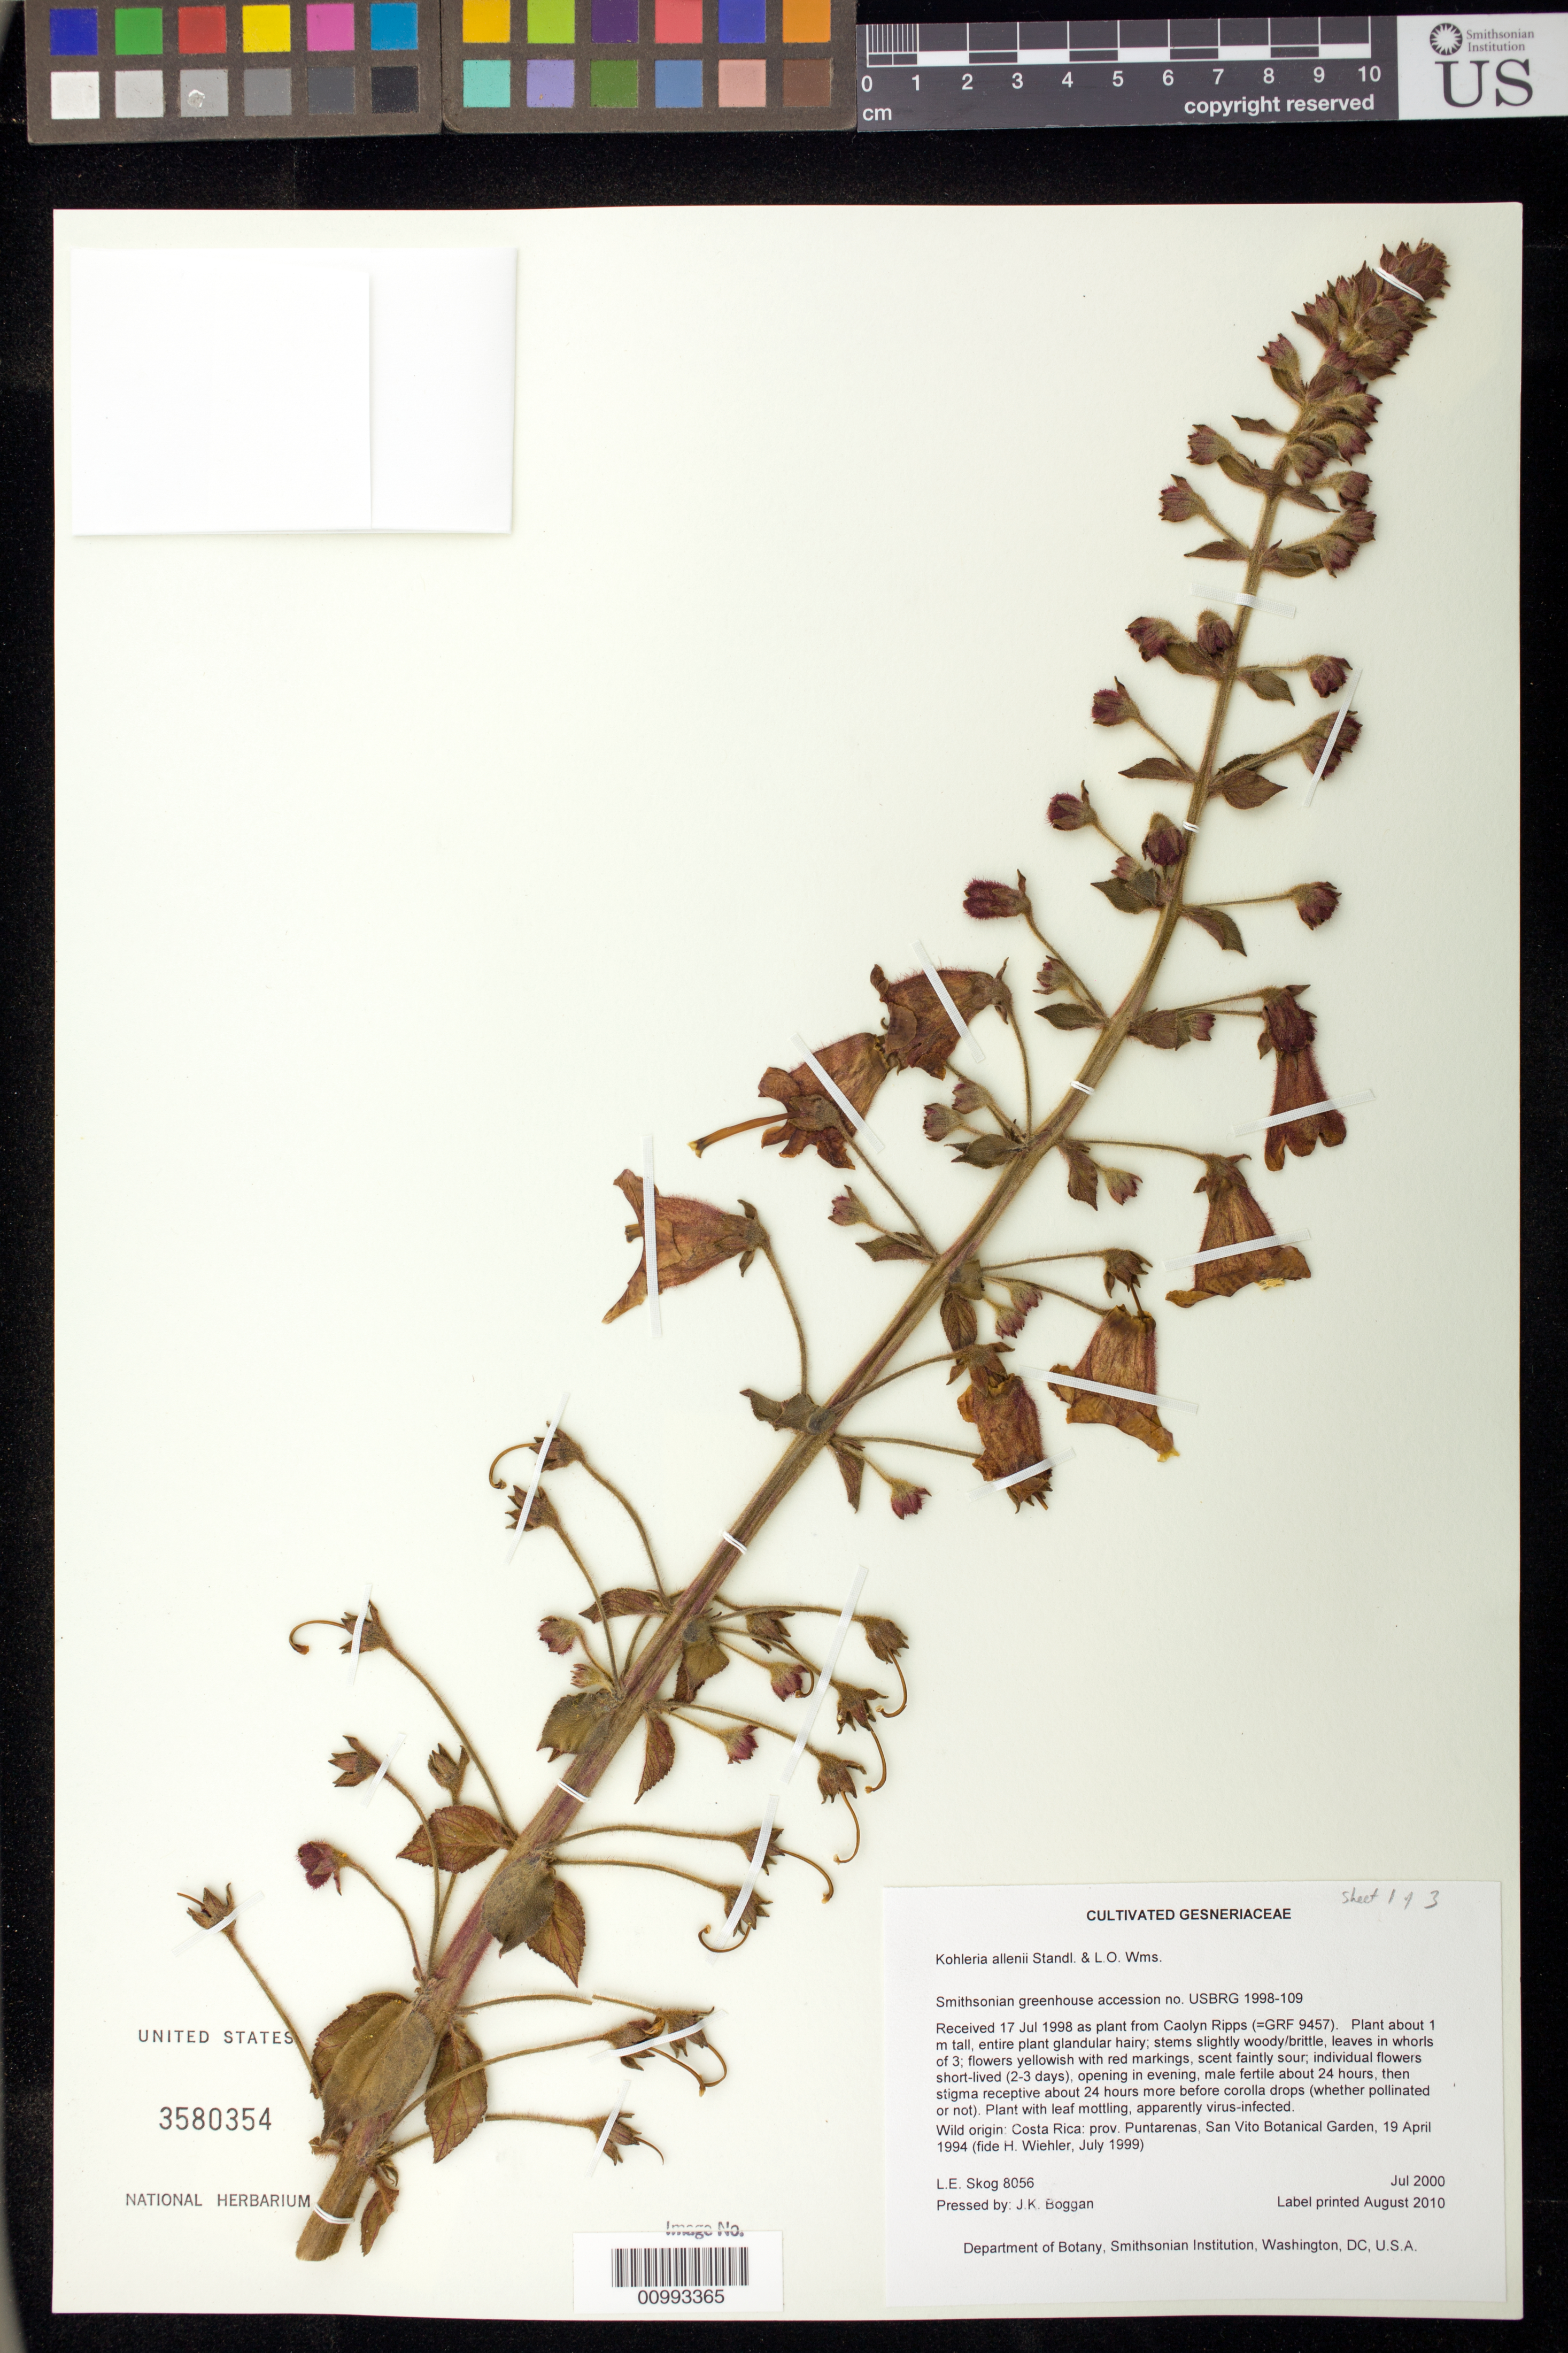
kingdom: Plantae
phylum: Tracheophyta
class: Magnoliopsida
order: Lamiales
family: Gesneriaceae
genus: Kohleria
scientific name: Kohleria allenii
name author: Standl. & L.O. Williams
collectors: L. E. Skog & J. K. Boggan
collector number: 8056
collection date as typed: Jul 2000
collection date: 2000-07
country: Costa Rica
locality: Department of Botany, Smithsonian Institution, Washington, DC, U.S.A.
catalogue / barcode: US 3580354